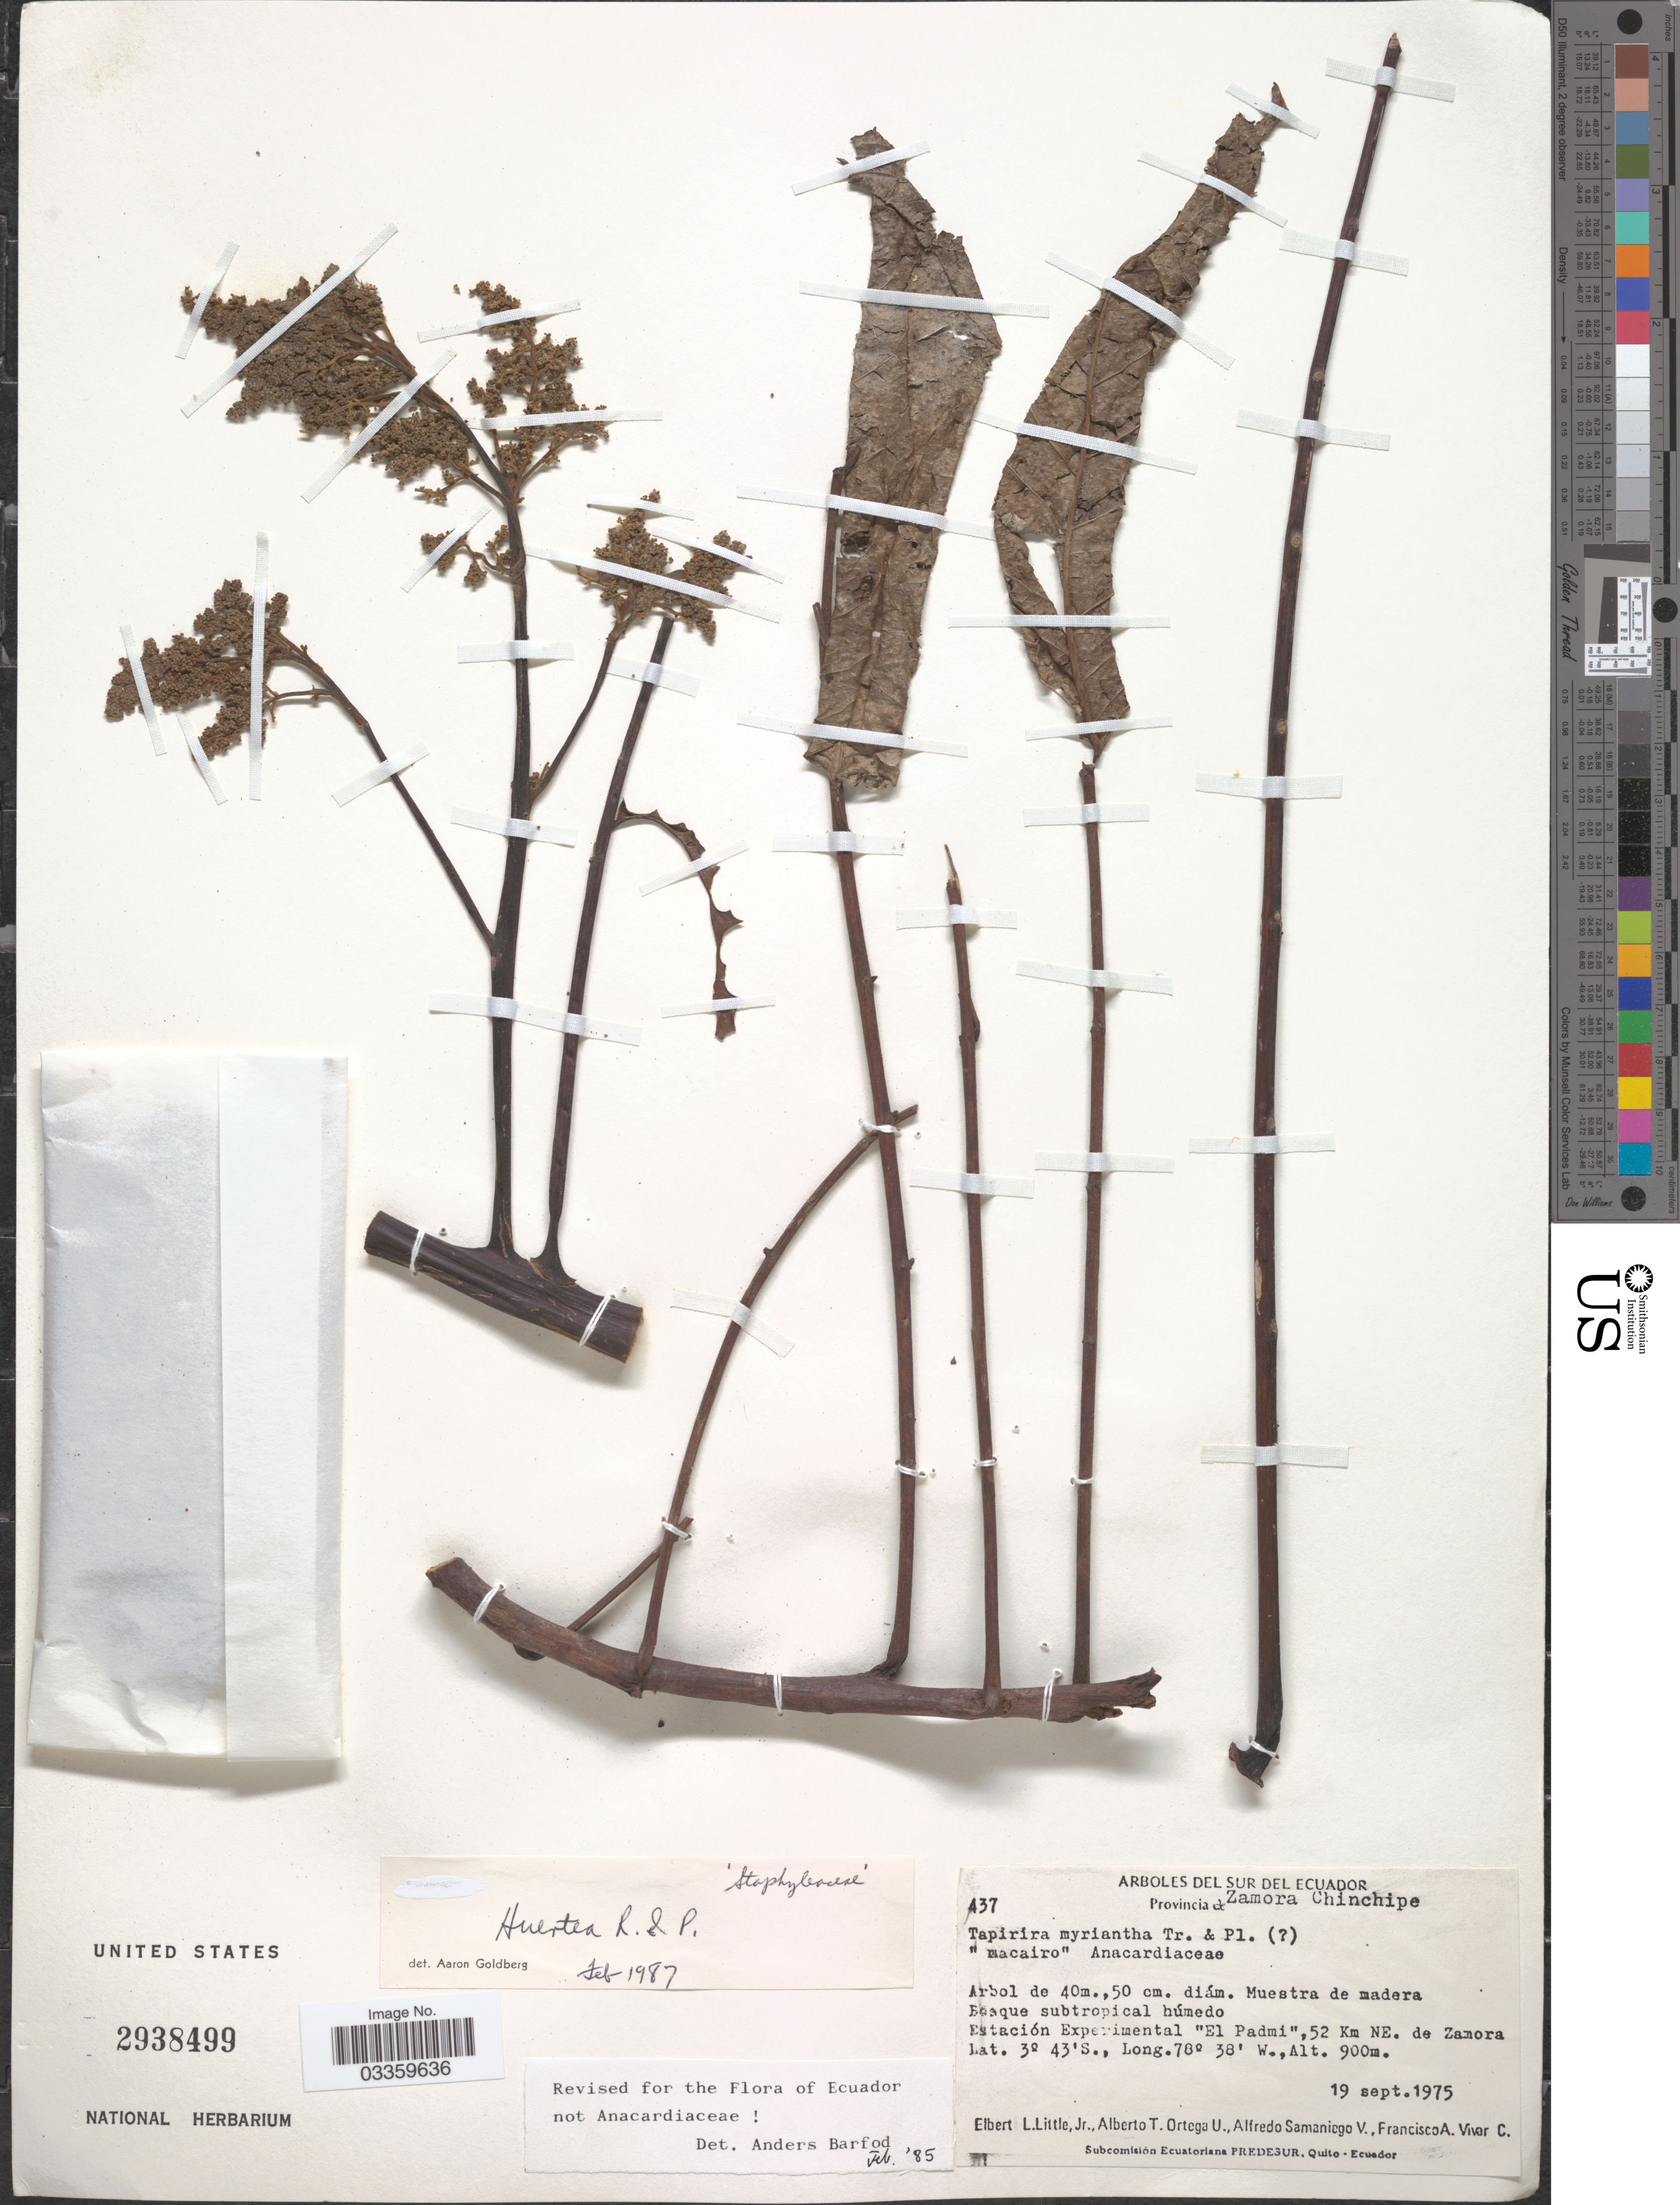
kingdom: Plantae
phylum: Tracheophyta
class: Magnoliopsida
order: Huerteales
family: Tapisciaceae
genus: Huertea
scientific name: Huertea sp.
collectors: E. L. Little, A. T. Ortega U., A. V. Samaniego & F. A. Vivar C.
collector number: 437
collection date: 1975-09-19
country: Ecuador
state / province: Zamora-Chinchipe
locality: Arboles del sur del Ecuador, Estación Experimental "El Padmi", 52 Km. N.E. de Zamora.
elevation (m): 900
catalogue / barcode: US 2938499